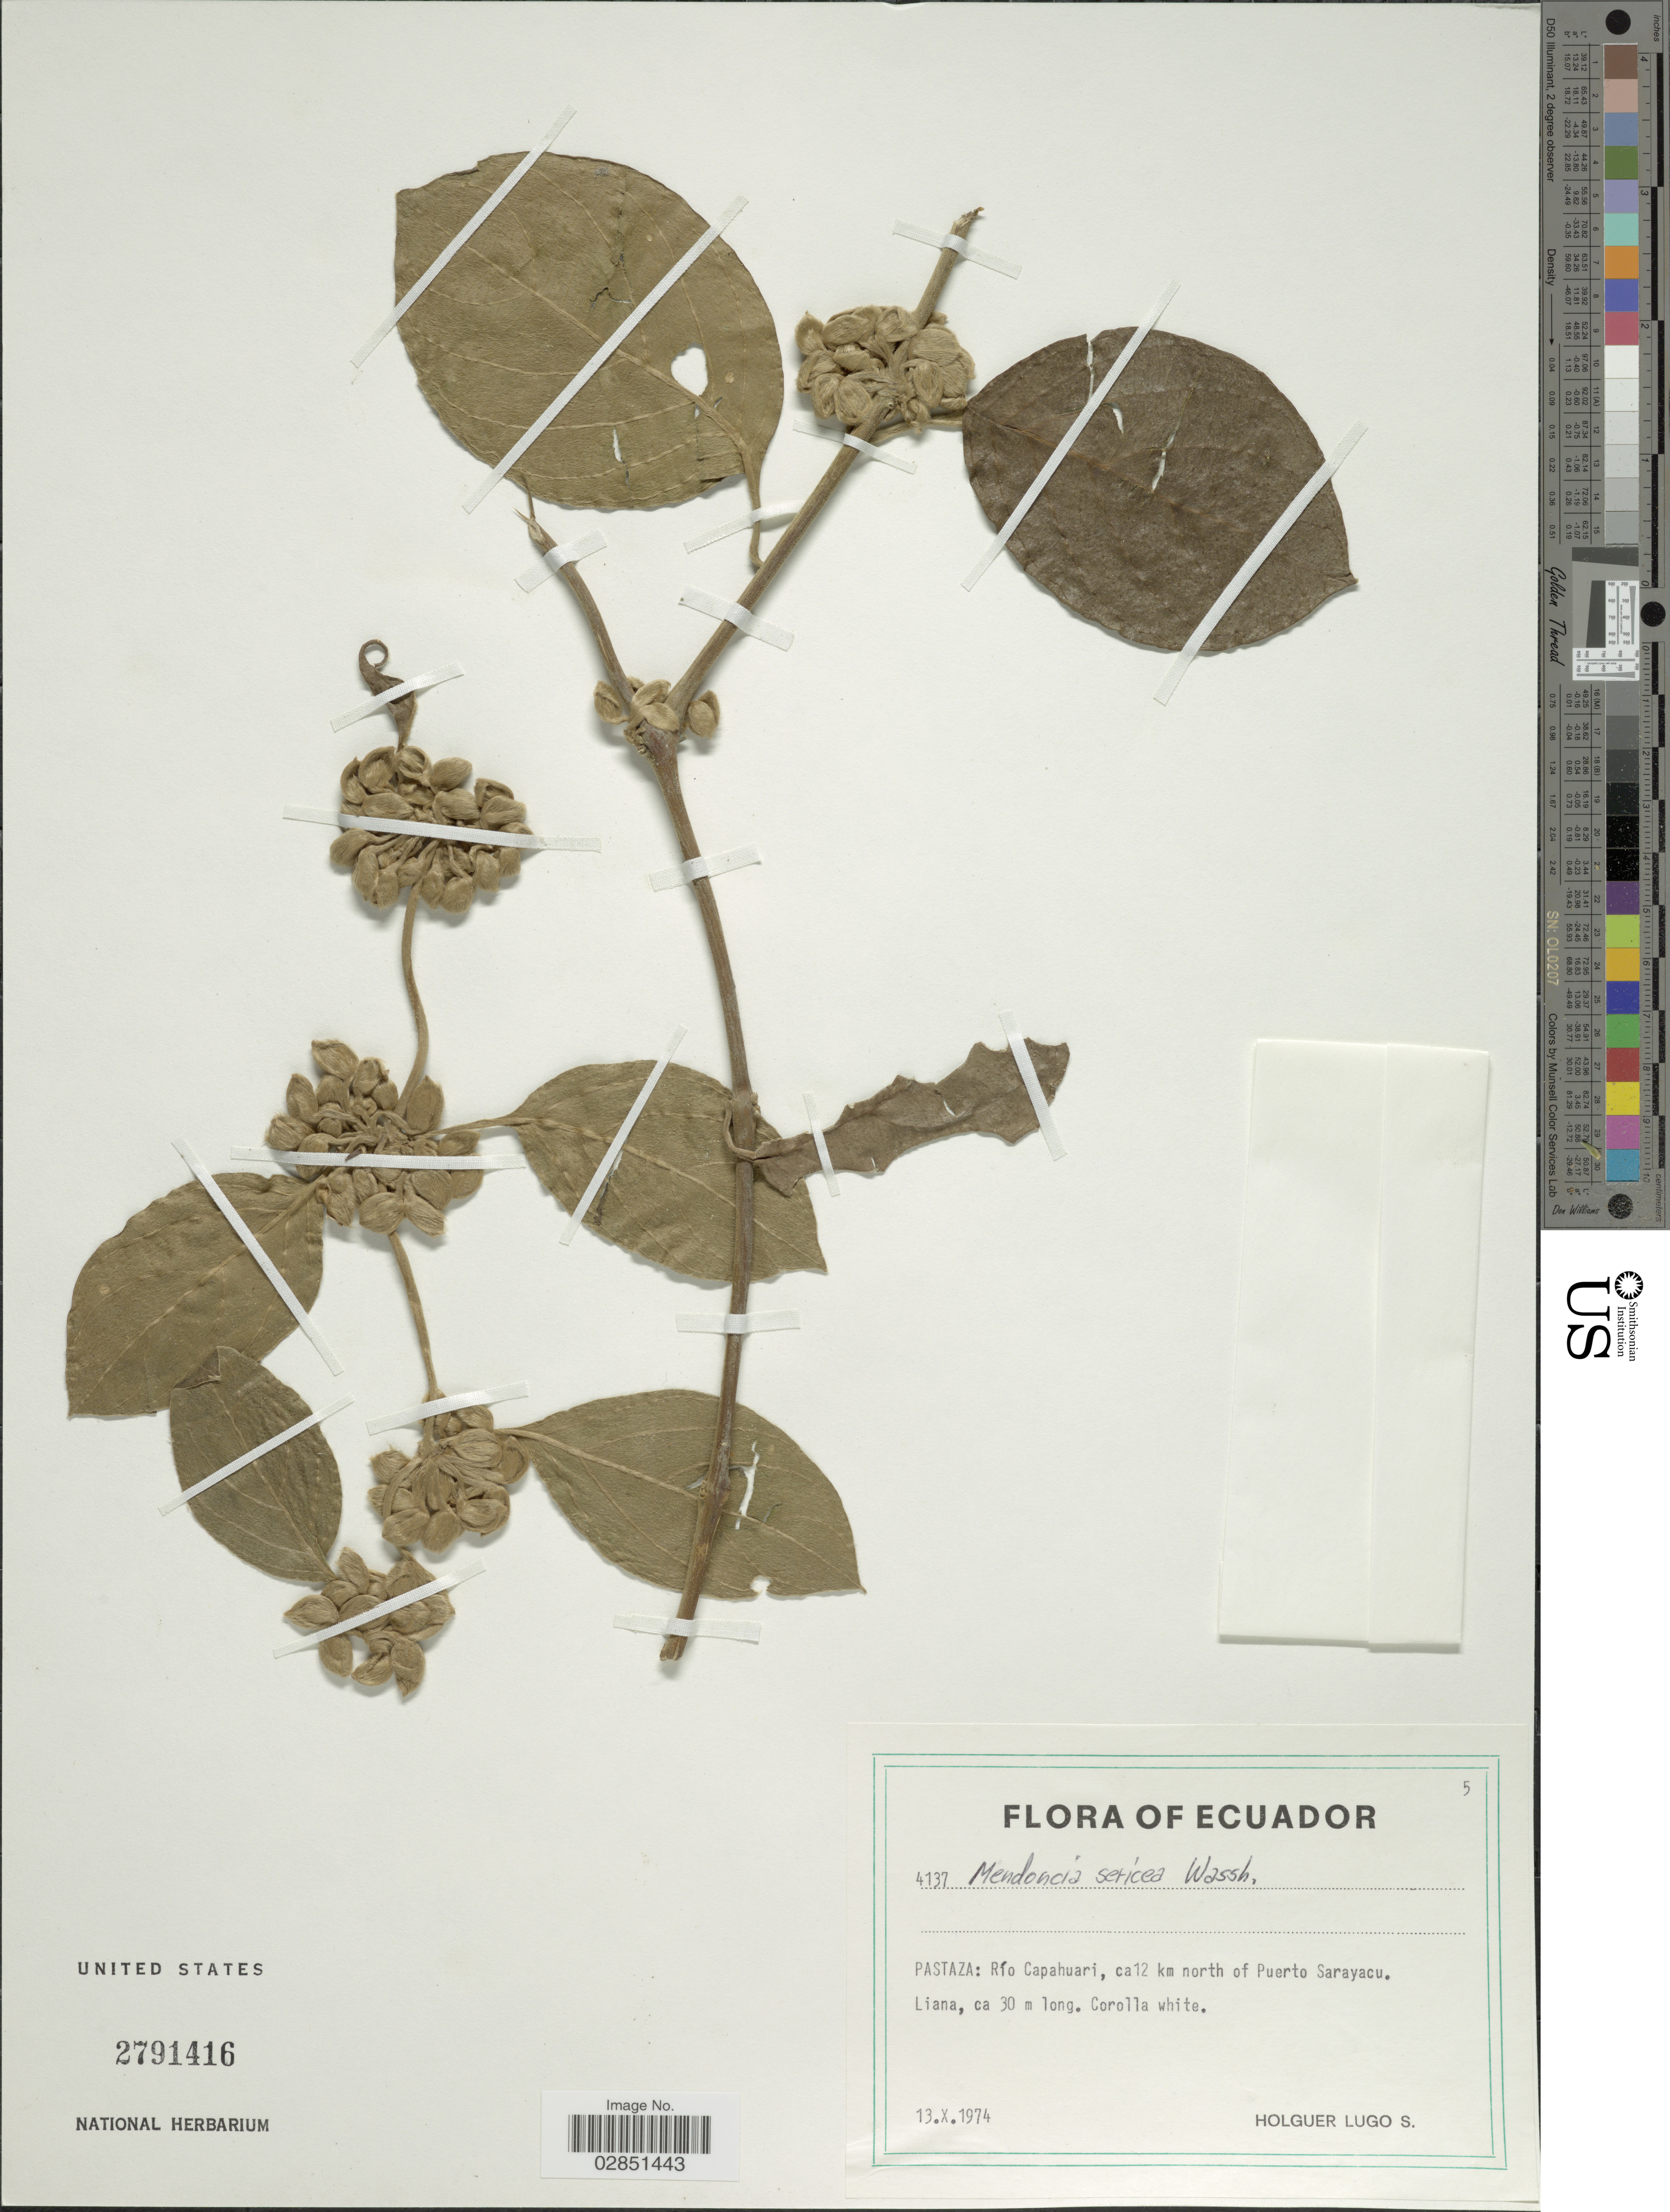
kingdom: Plantae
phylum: Tracheophyta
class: Magnoliopsida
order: Lamiales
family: Acanthaceae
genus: Mendoncia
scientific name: Mendoncia sericea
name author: Leonard ex Wassh.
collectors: H. Lugo S.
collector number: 4137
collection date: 1974-10-13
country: Ecuador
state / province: Pastaza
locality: Río Capahuari, ca 12 km north of Puerto Sarayacu.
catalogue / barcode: US 2791416